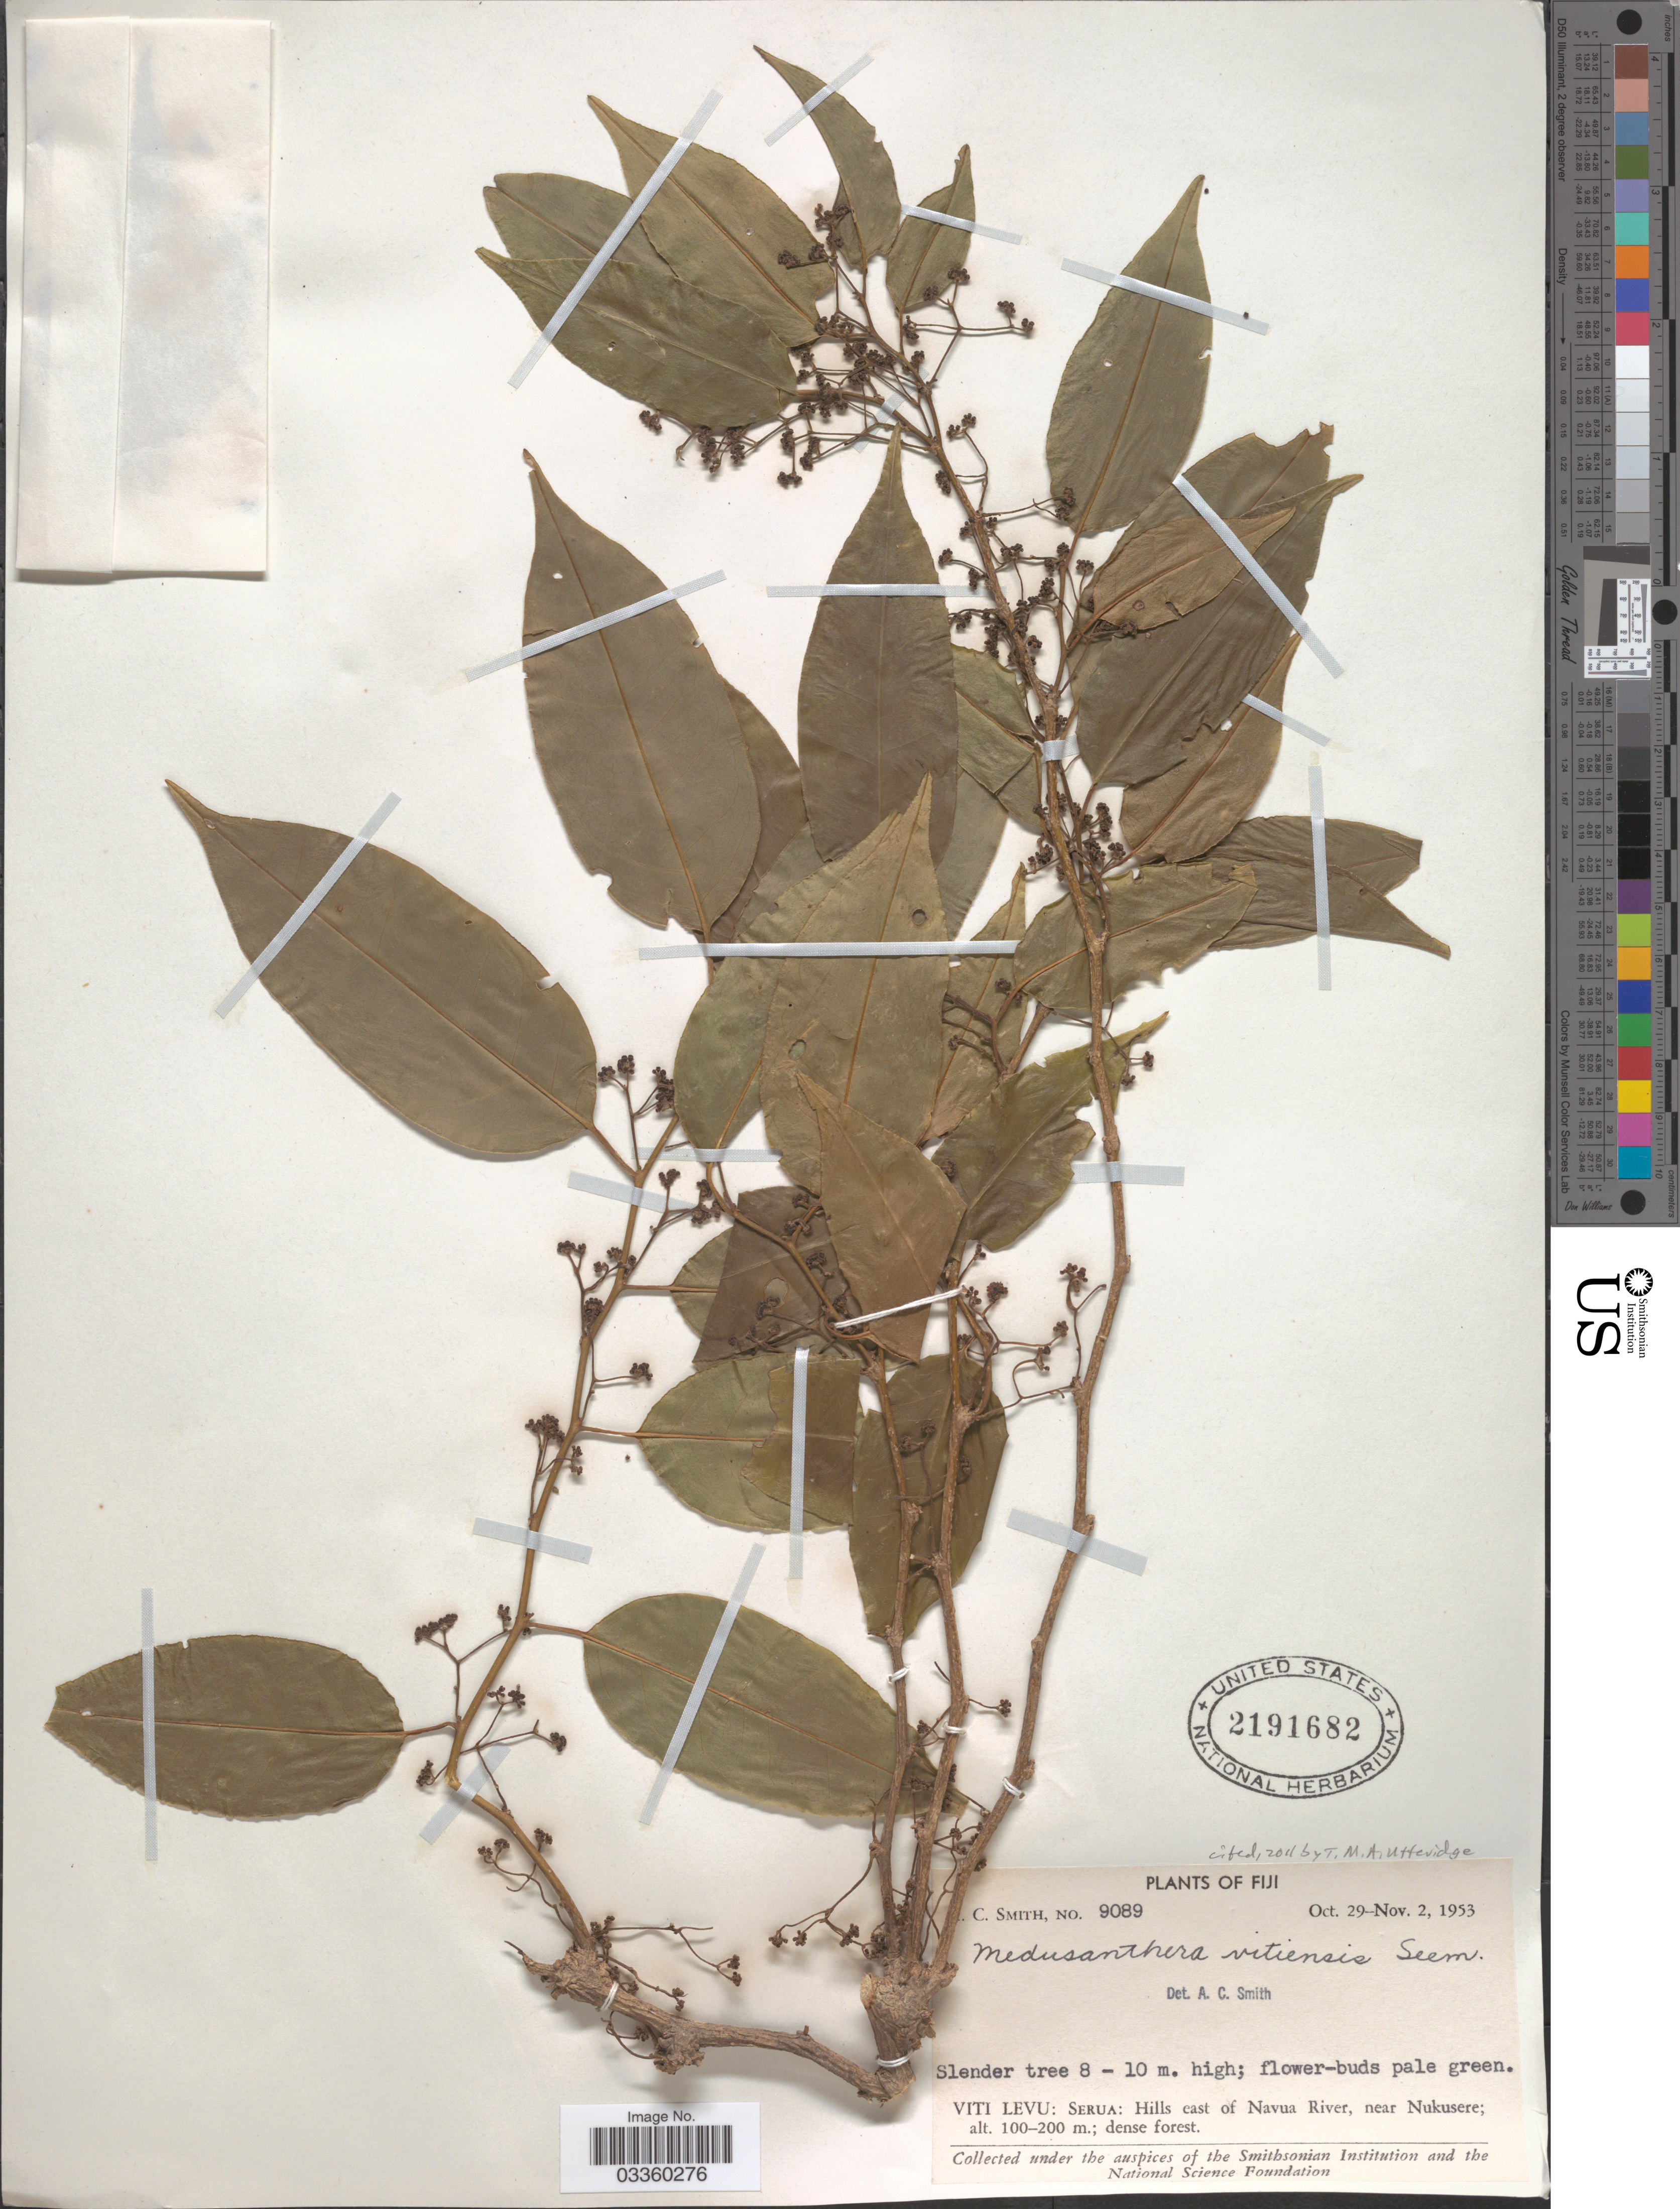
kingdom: Plantae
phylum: Tracheophyta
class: Magnoliopsida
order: Cardiopteridales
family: Stemonuraceae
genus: Medusanthera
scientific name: Medusanthera vitiensis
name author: Seem.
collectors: A. C. Smith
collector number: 9089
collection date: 1953-10-29/1953-11-02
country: Fiji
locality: Viti Levu: Serua: Hills east of Navua River, near Nukusere.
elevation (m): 100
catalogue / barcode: US 2191682